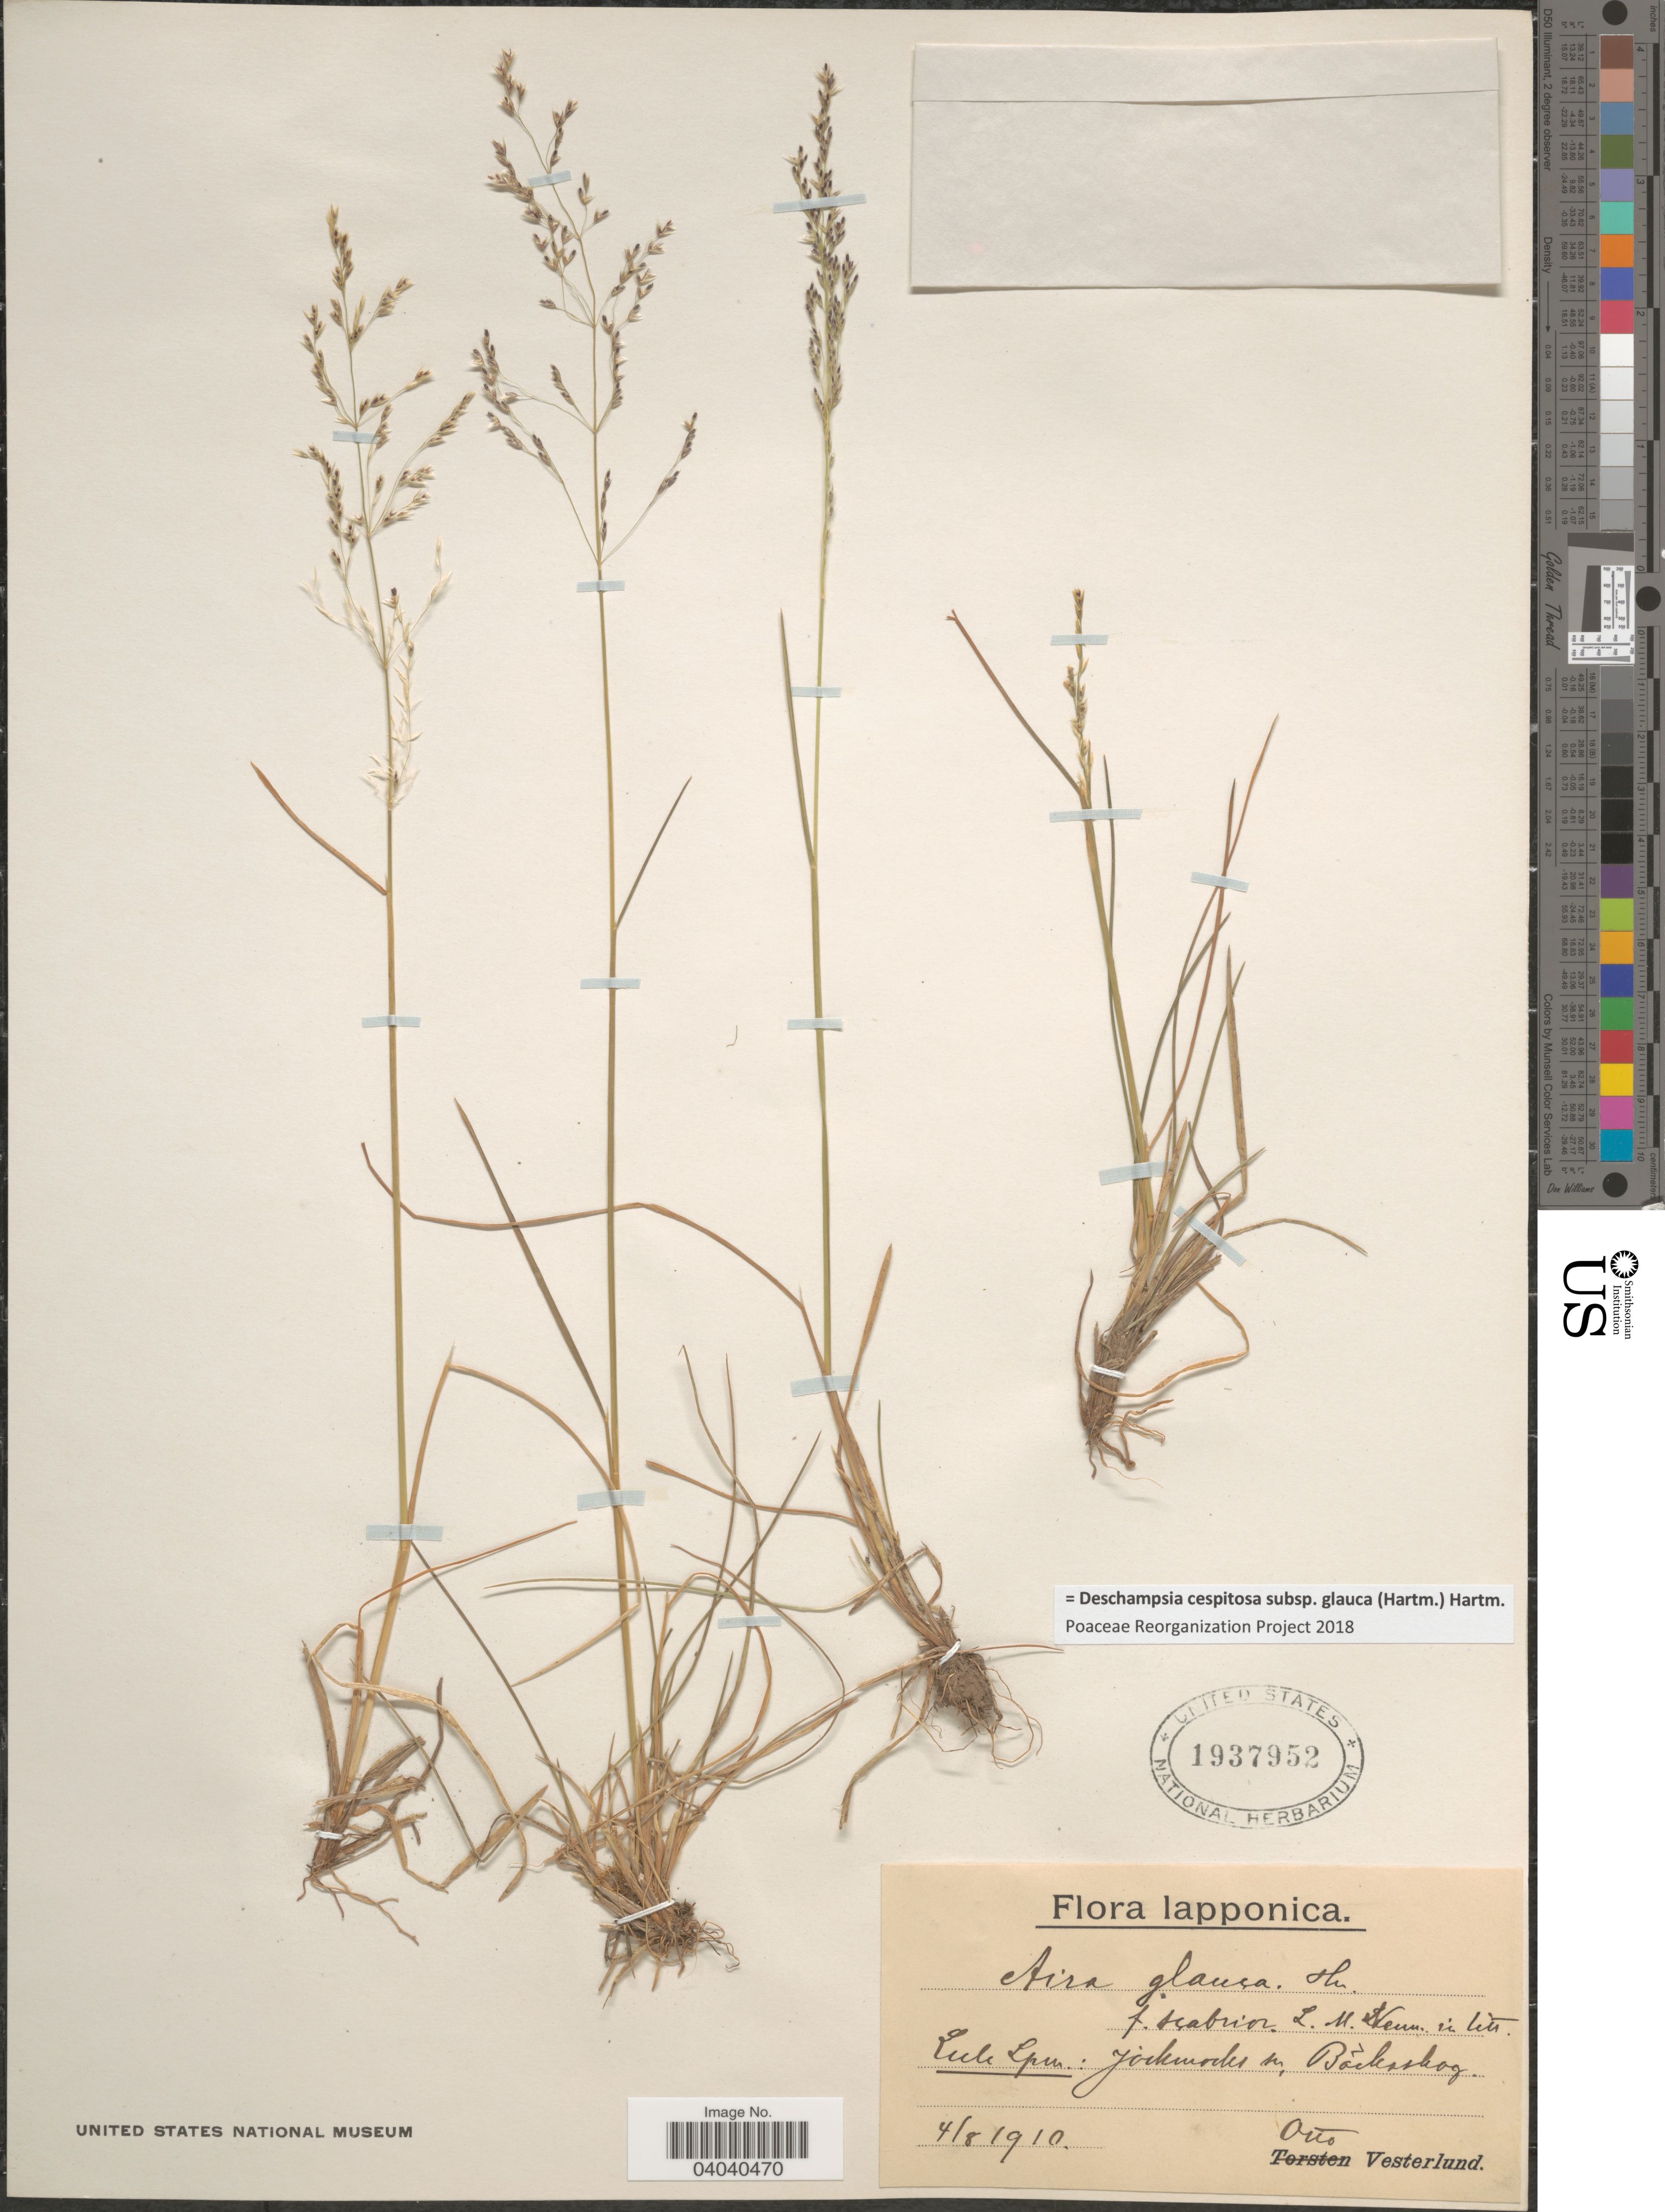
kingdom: Plantae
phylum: Tracheophyta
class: Liliopsida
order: Poales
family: Poaceae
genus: Deschampsia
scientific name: Deschampsia cespitosa subsp. glauca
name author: (Hartm.) Hartm.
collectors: O. Vesterlund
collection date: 1910-08-04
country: Finland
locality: Lapponica. Lule Lpm.: Jorkmodes in, Backaskog. [interpreted]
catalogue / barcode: US 1937952